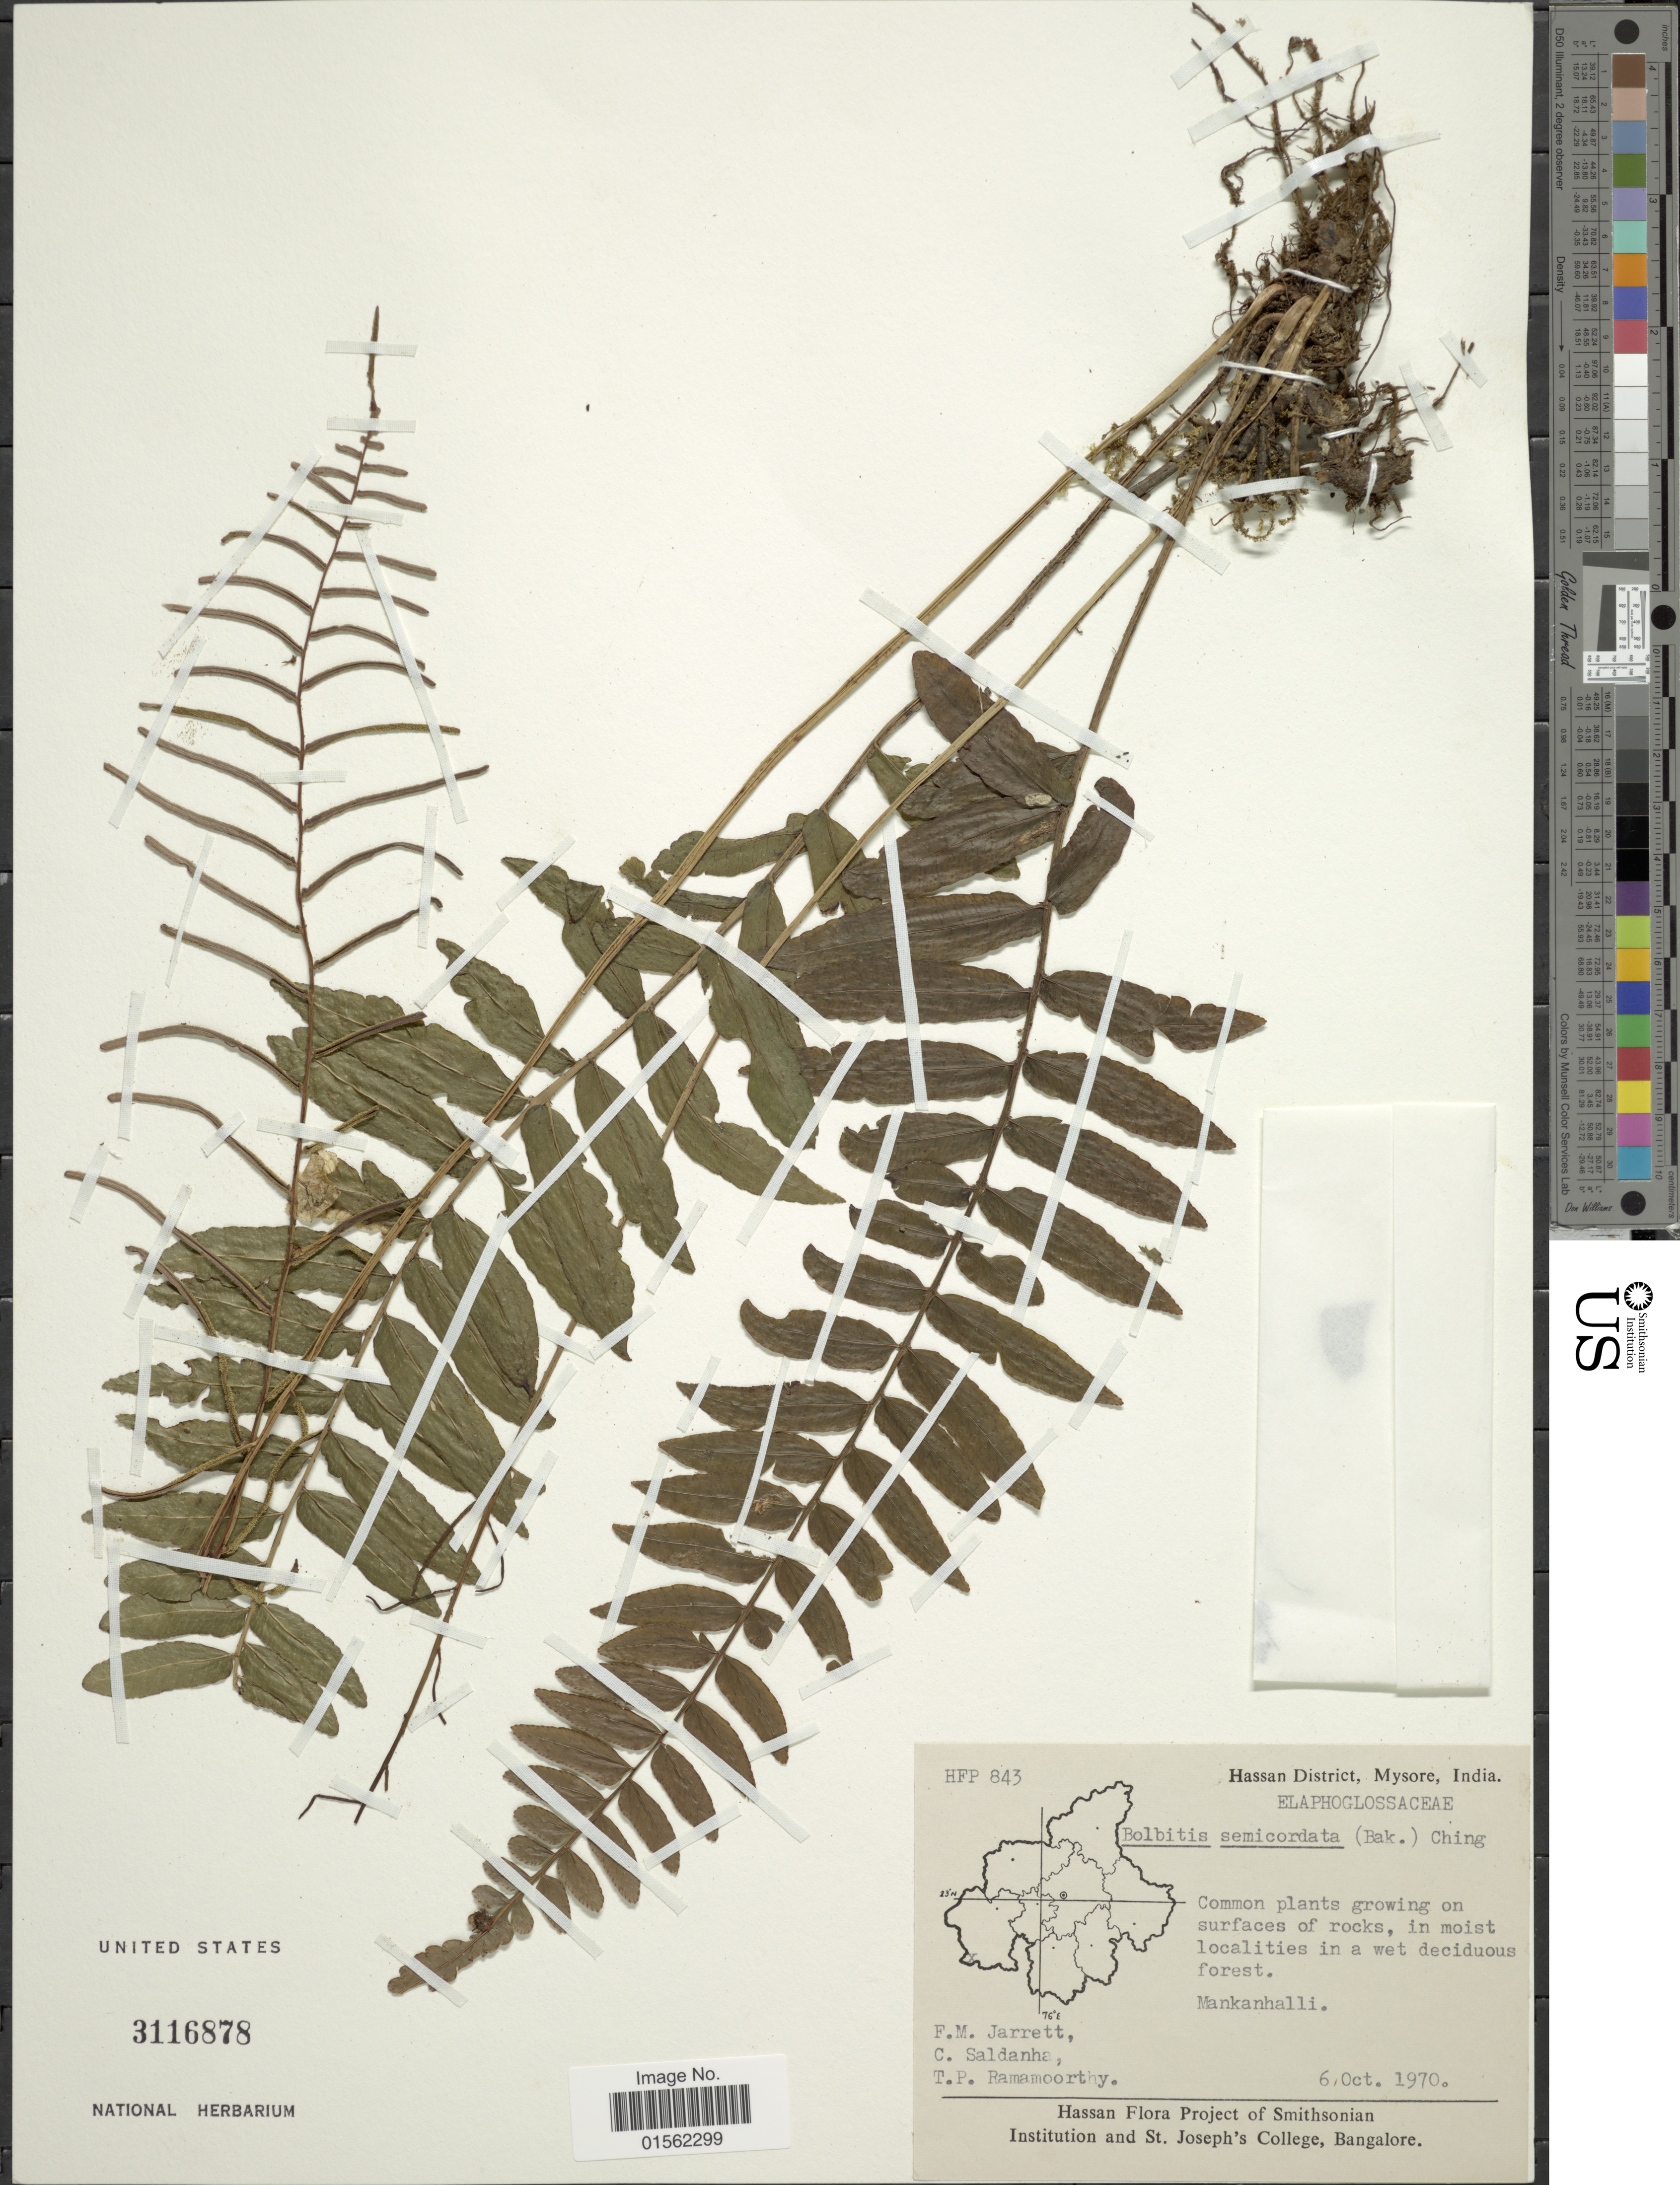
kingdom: Plantae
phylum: Tracheophyta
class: Polypodiopsida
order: Polypodiales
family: Dryopteridaceae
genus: Bolbitis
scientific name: Bolbitis semicordata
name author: (Baker) Ching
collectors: F. M. Jarrett, C. Saldanha & T. P. Ramamoorthy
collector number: HFP843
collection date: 1970-10-06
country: India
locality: Hassan District, Mysore, in moist localities in a wet deciduous forest, Makanhalli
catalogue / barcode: US 3116878